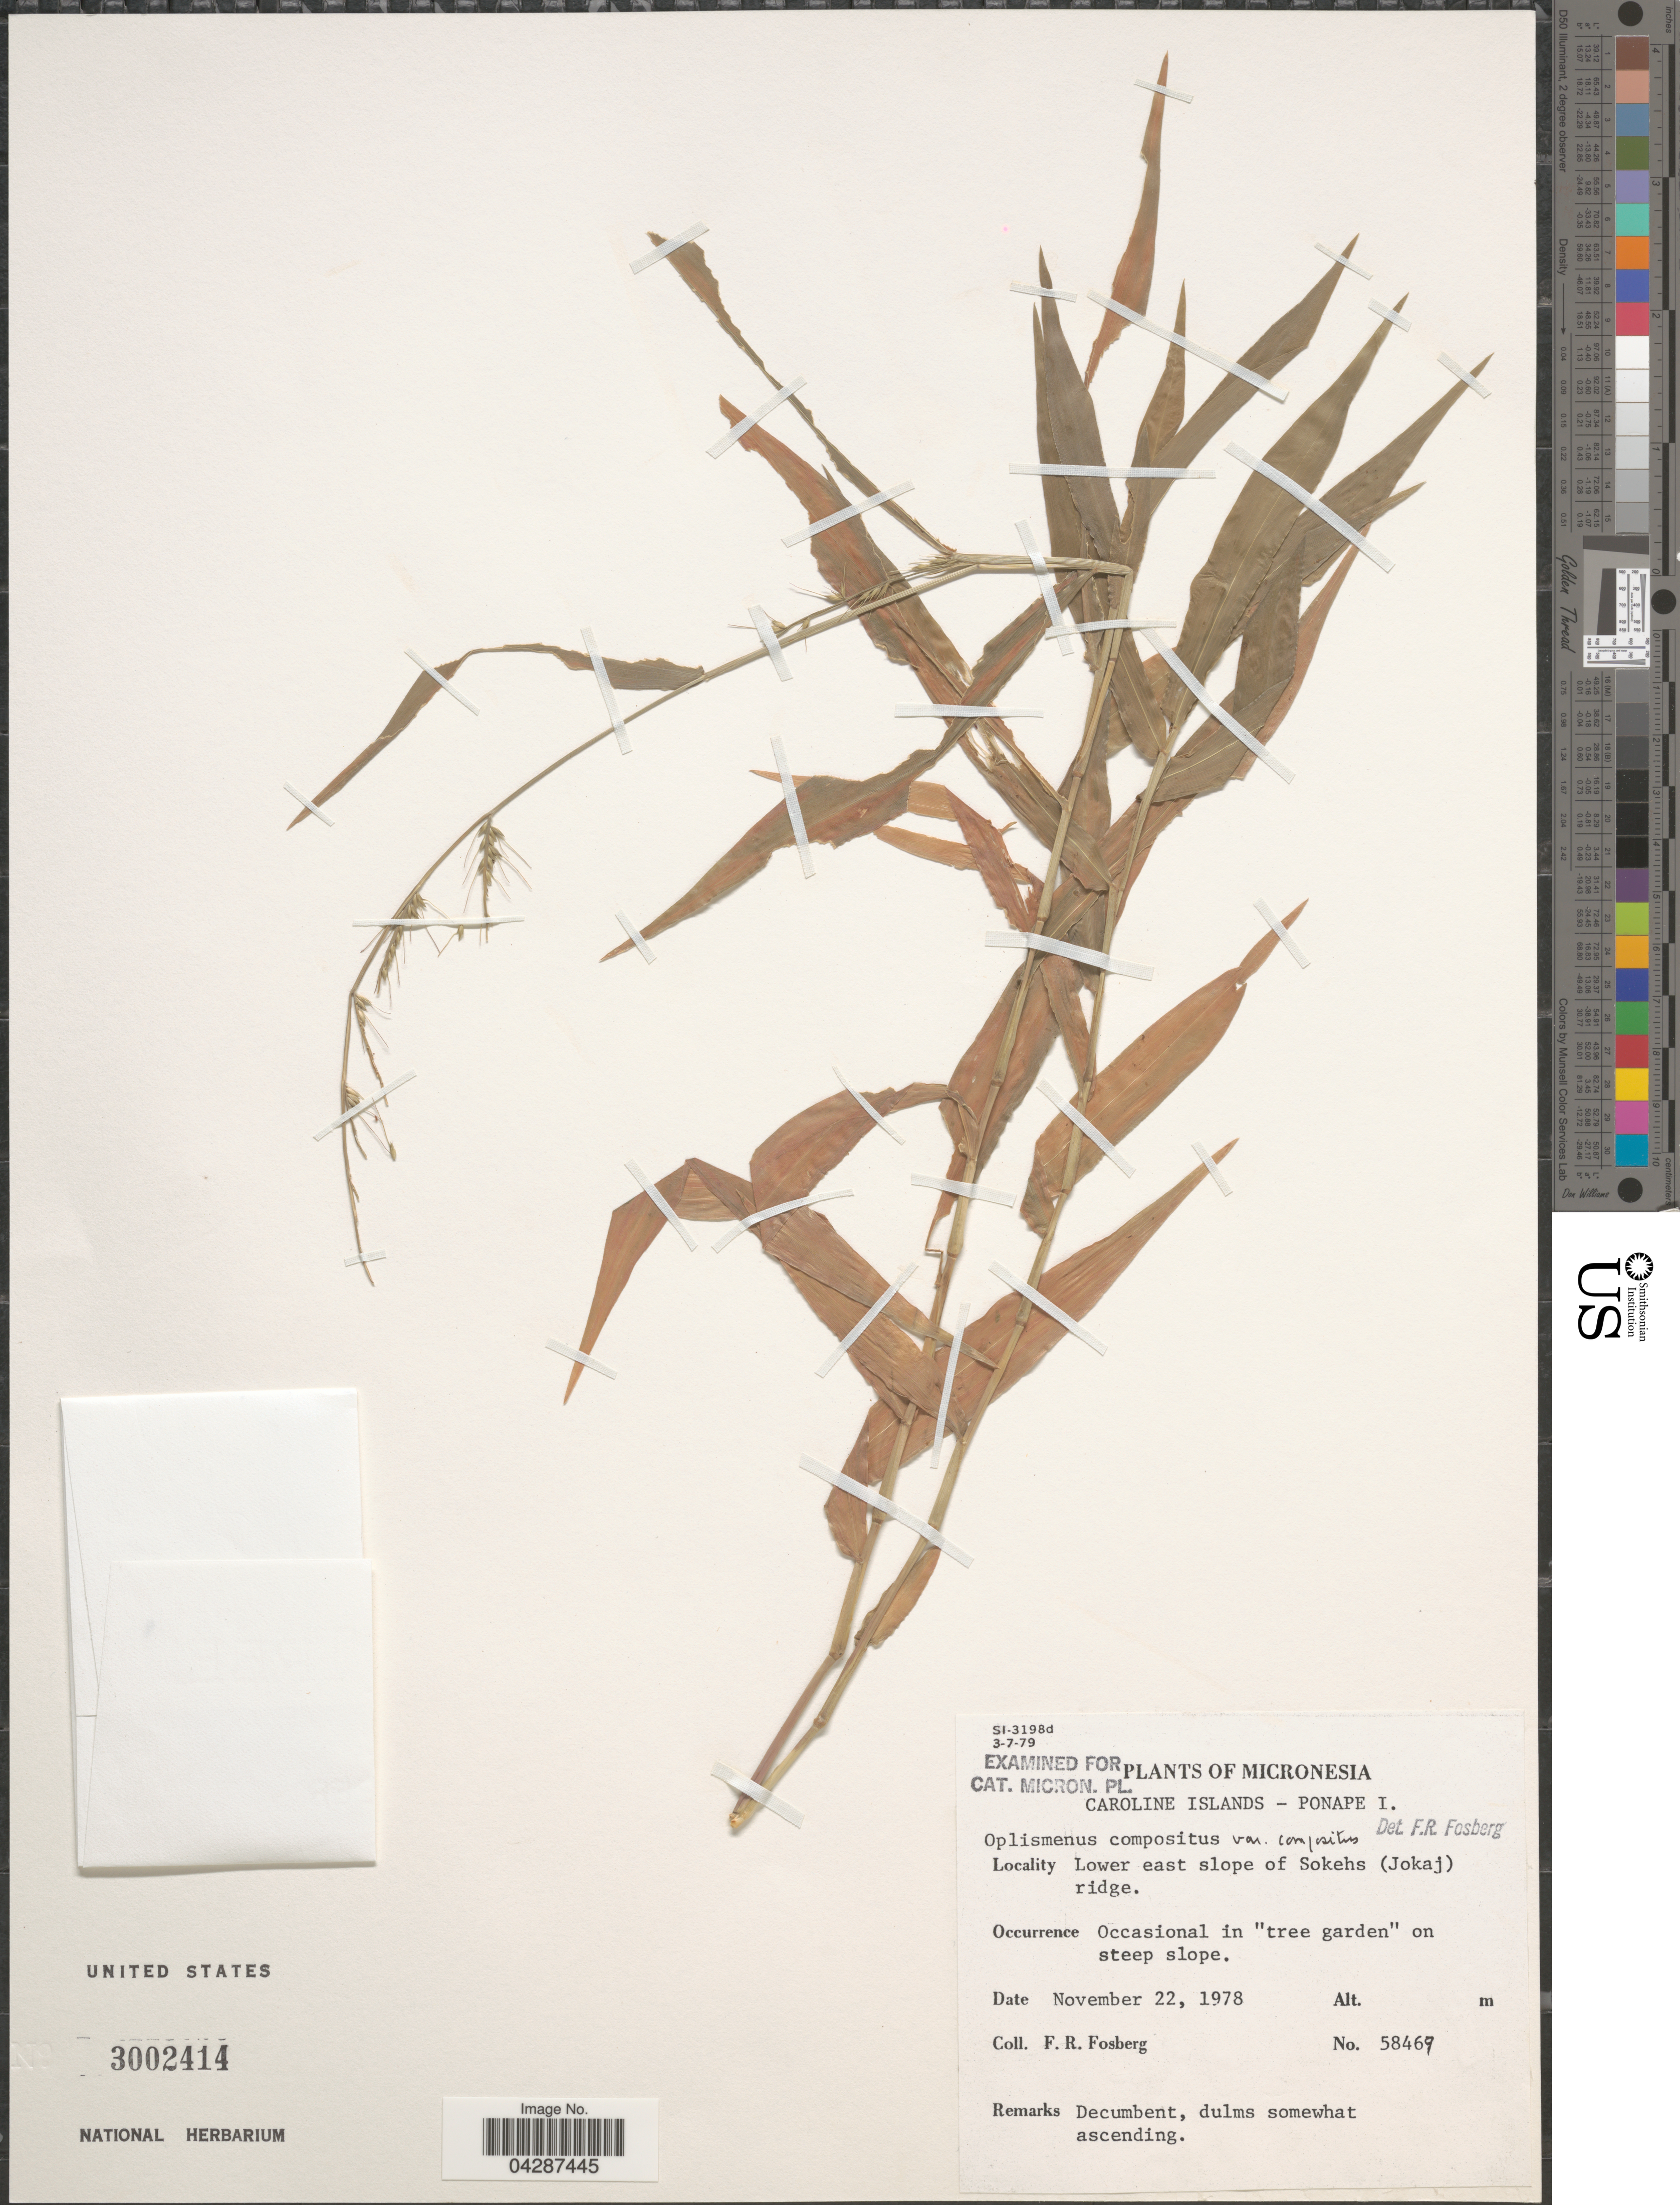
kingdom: Plantae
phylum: Tracheophyta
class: Liliopsida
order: Poales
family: Poaceae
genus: Oplismenus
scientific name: Oplismenus compositus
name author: (L.) P. Beauv.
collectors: F. R. Fosberg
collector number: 58469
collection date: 1978-11-22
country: Micronesia, Federated States of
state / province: Pohnpei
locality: Micronesia. Caroline Islands-Ponape I. Lower east slope of Sokehs (Jokaj) ridge. Occasional in "tree garden" on steep slope.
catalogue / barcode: US 3002414